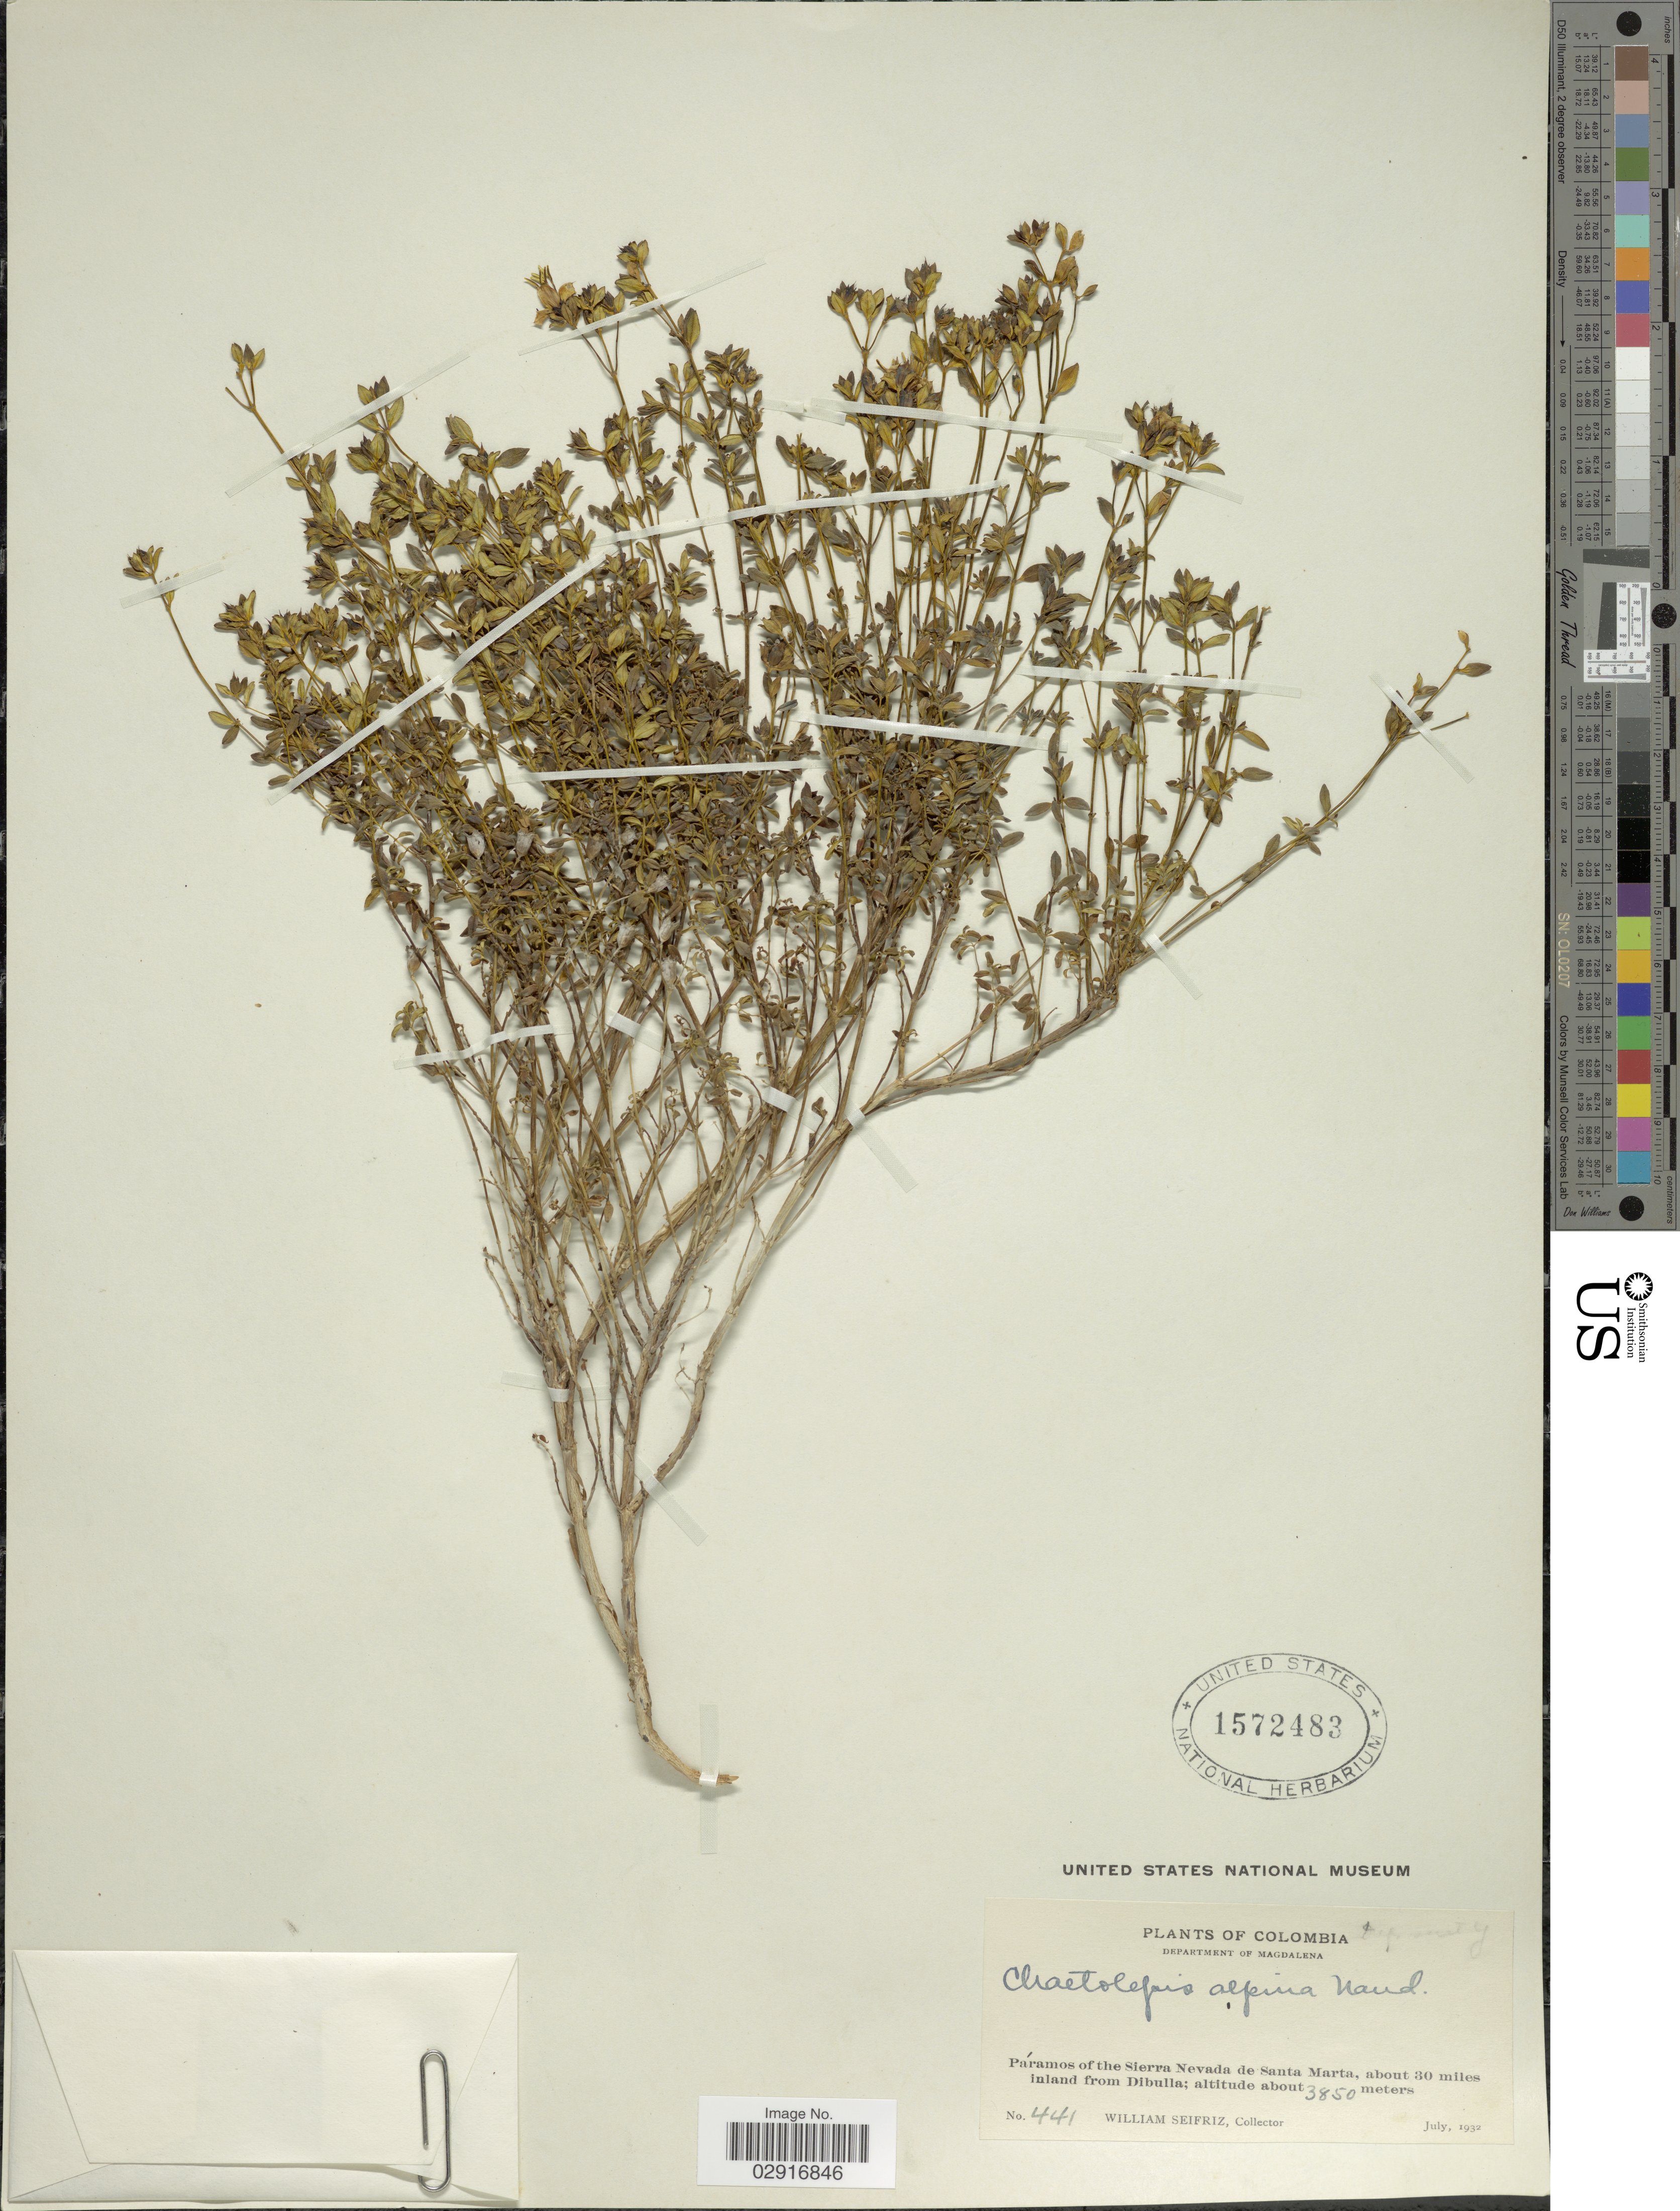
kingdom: Plantae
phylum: Tracheophyta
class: Magnoliopsida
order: Myrtales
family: Melastomataceae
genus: Chaetolepis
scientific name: Chaetolepis alpina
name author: Naudin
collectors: W. Seifriz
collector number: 441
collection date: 1932-07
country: Colombia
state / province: Magdalena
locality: Department of Magdalena. Páramos of the Sierra Nevada de Santa Marta, about 30 miles inland from Dibulla.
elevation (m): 3850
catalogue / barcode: US 1572483